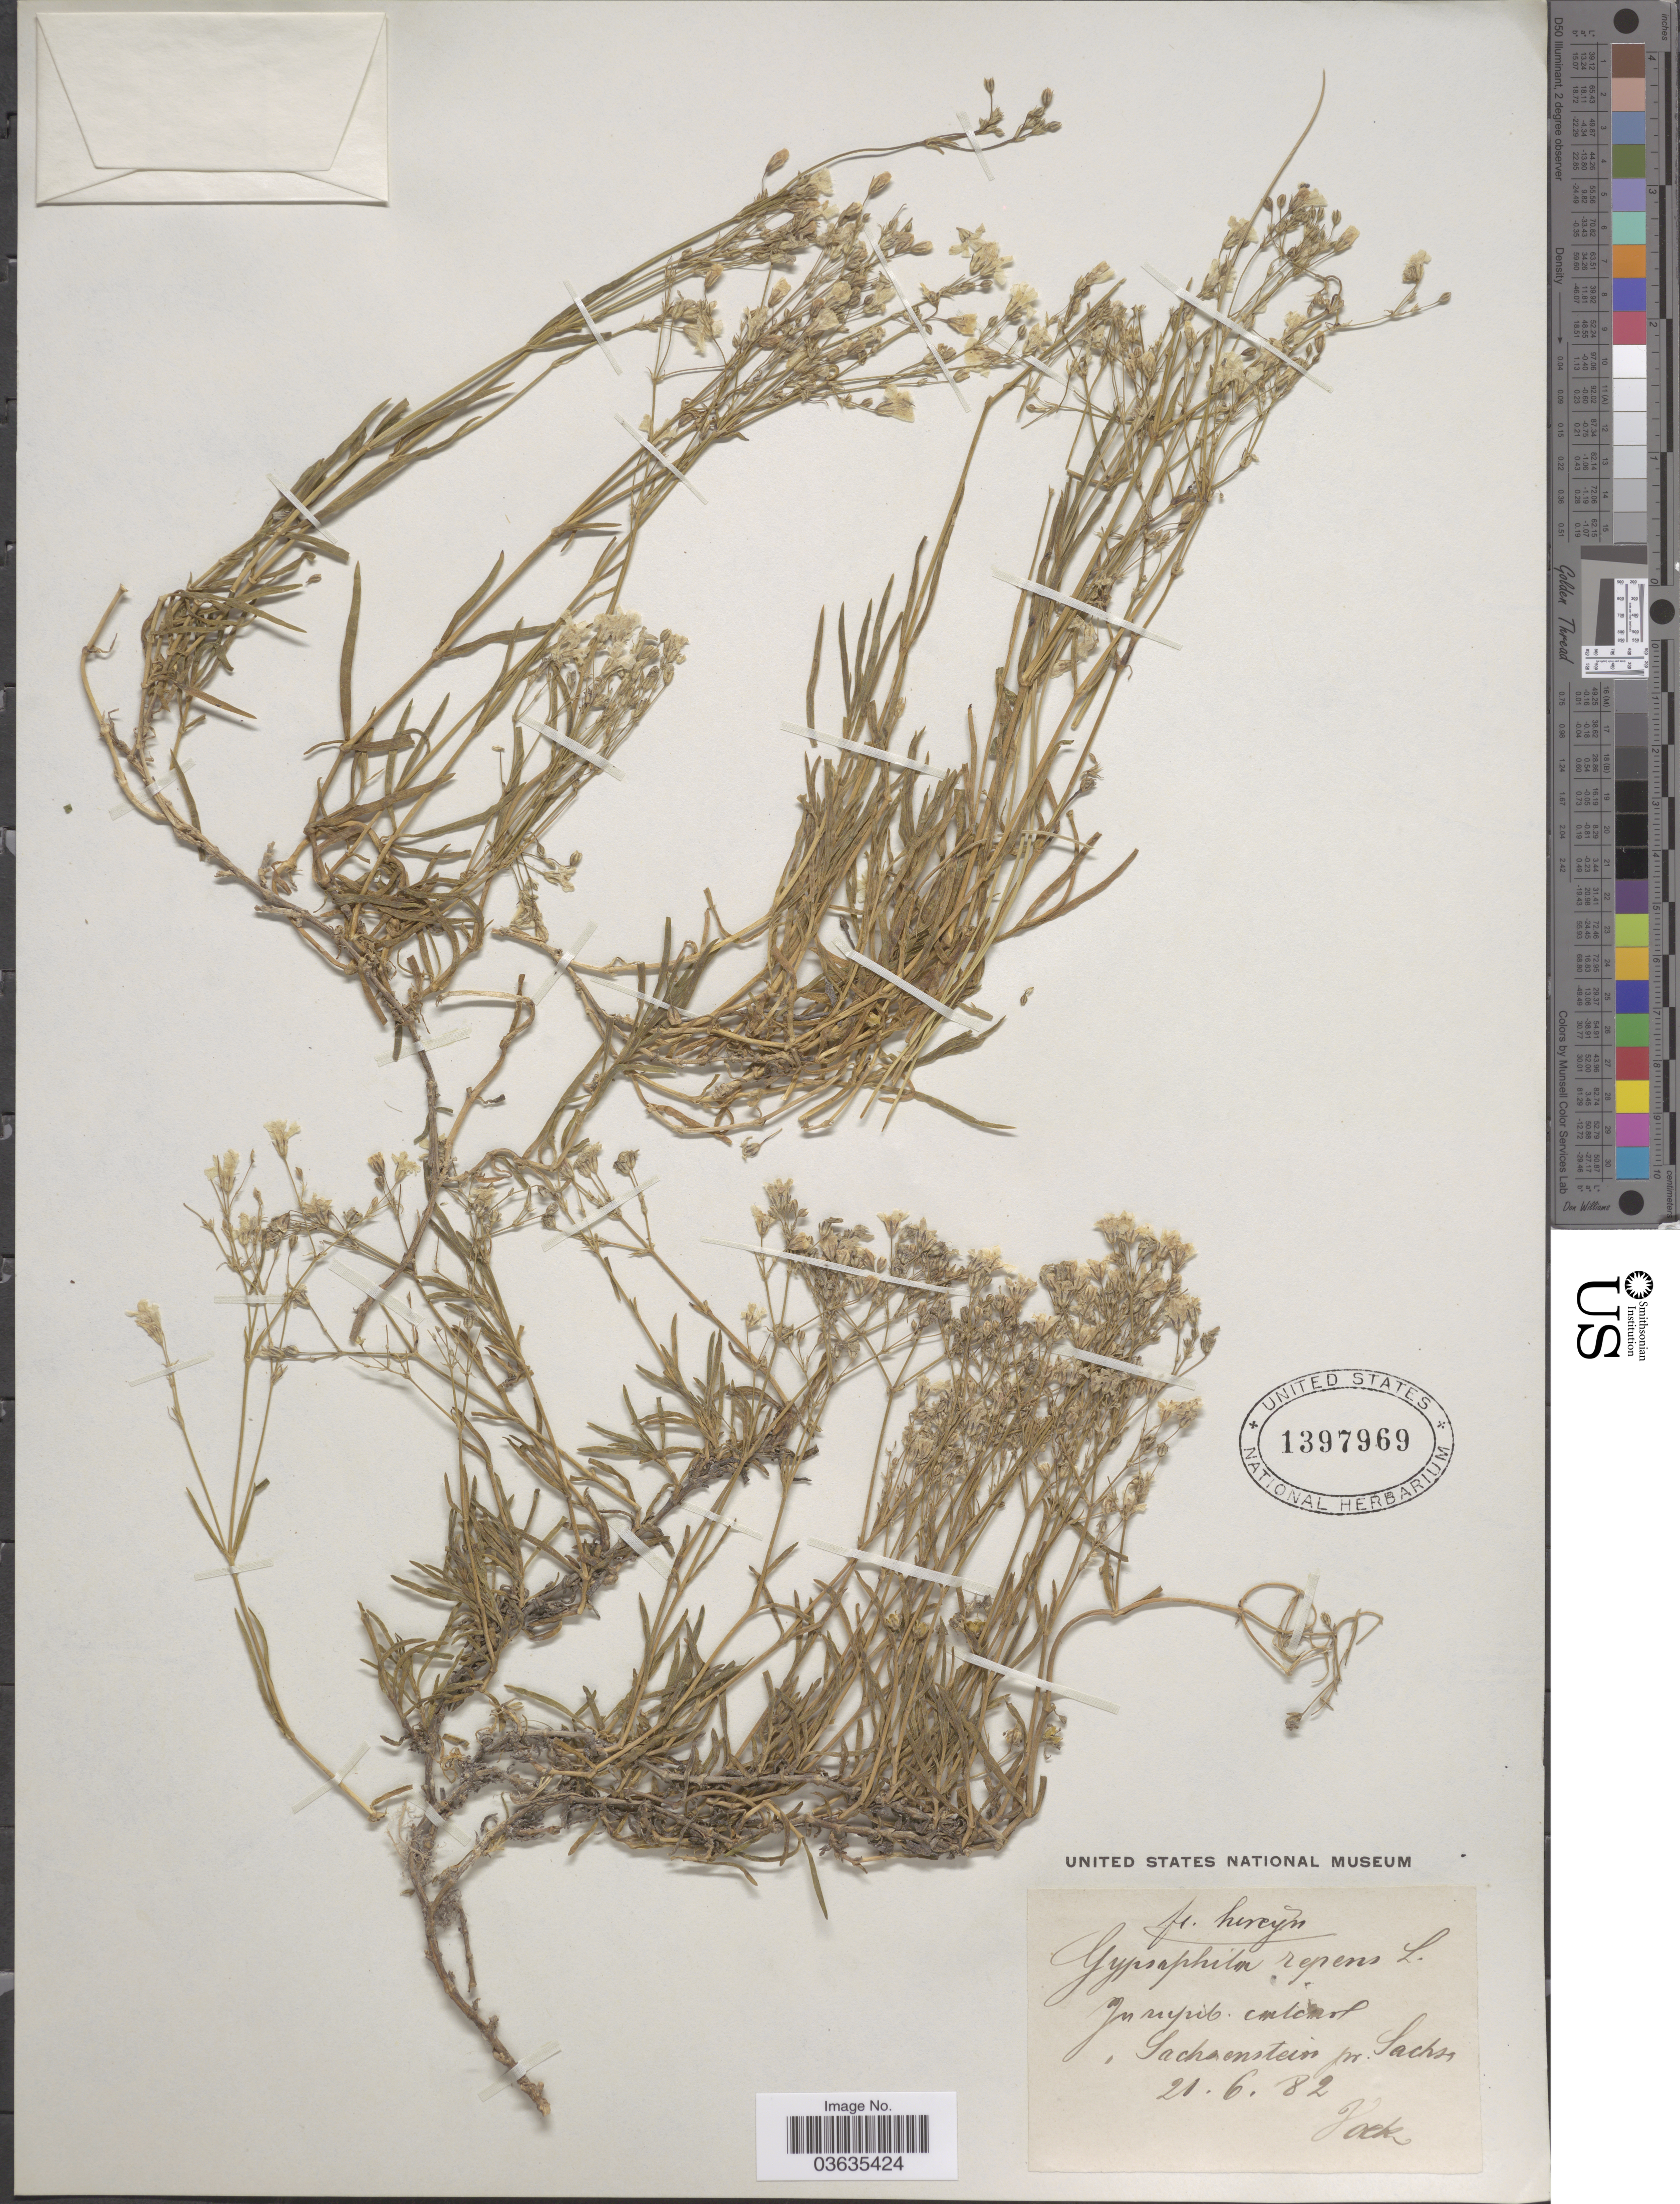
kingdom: Plantae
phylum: Tracheophyta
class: Magnoliopsida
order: Caryophyllales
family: Caryophyllaceae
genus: Gypsophila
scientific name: Gypsophila repens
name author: L.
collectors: Vock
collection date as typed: Transcribed d/m/y: 21/6/82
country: Germany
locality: Hercýn. Sachsenstein pr. Sachs.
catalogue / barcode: US 1397969